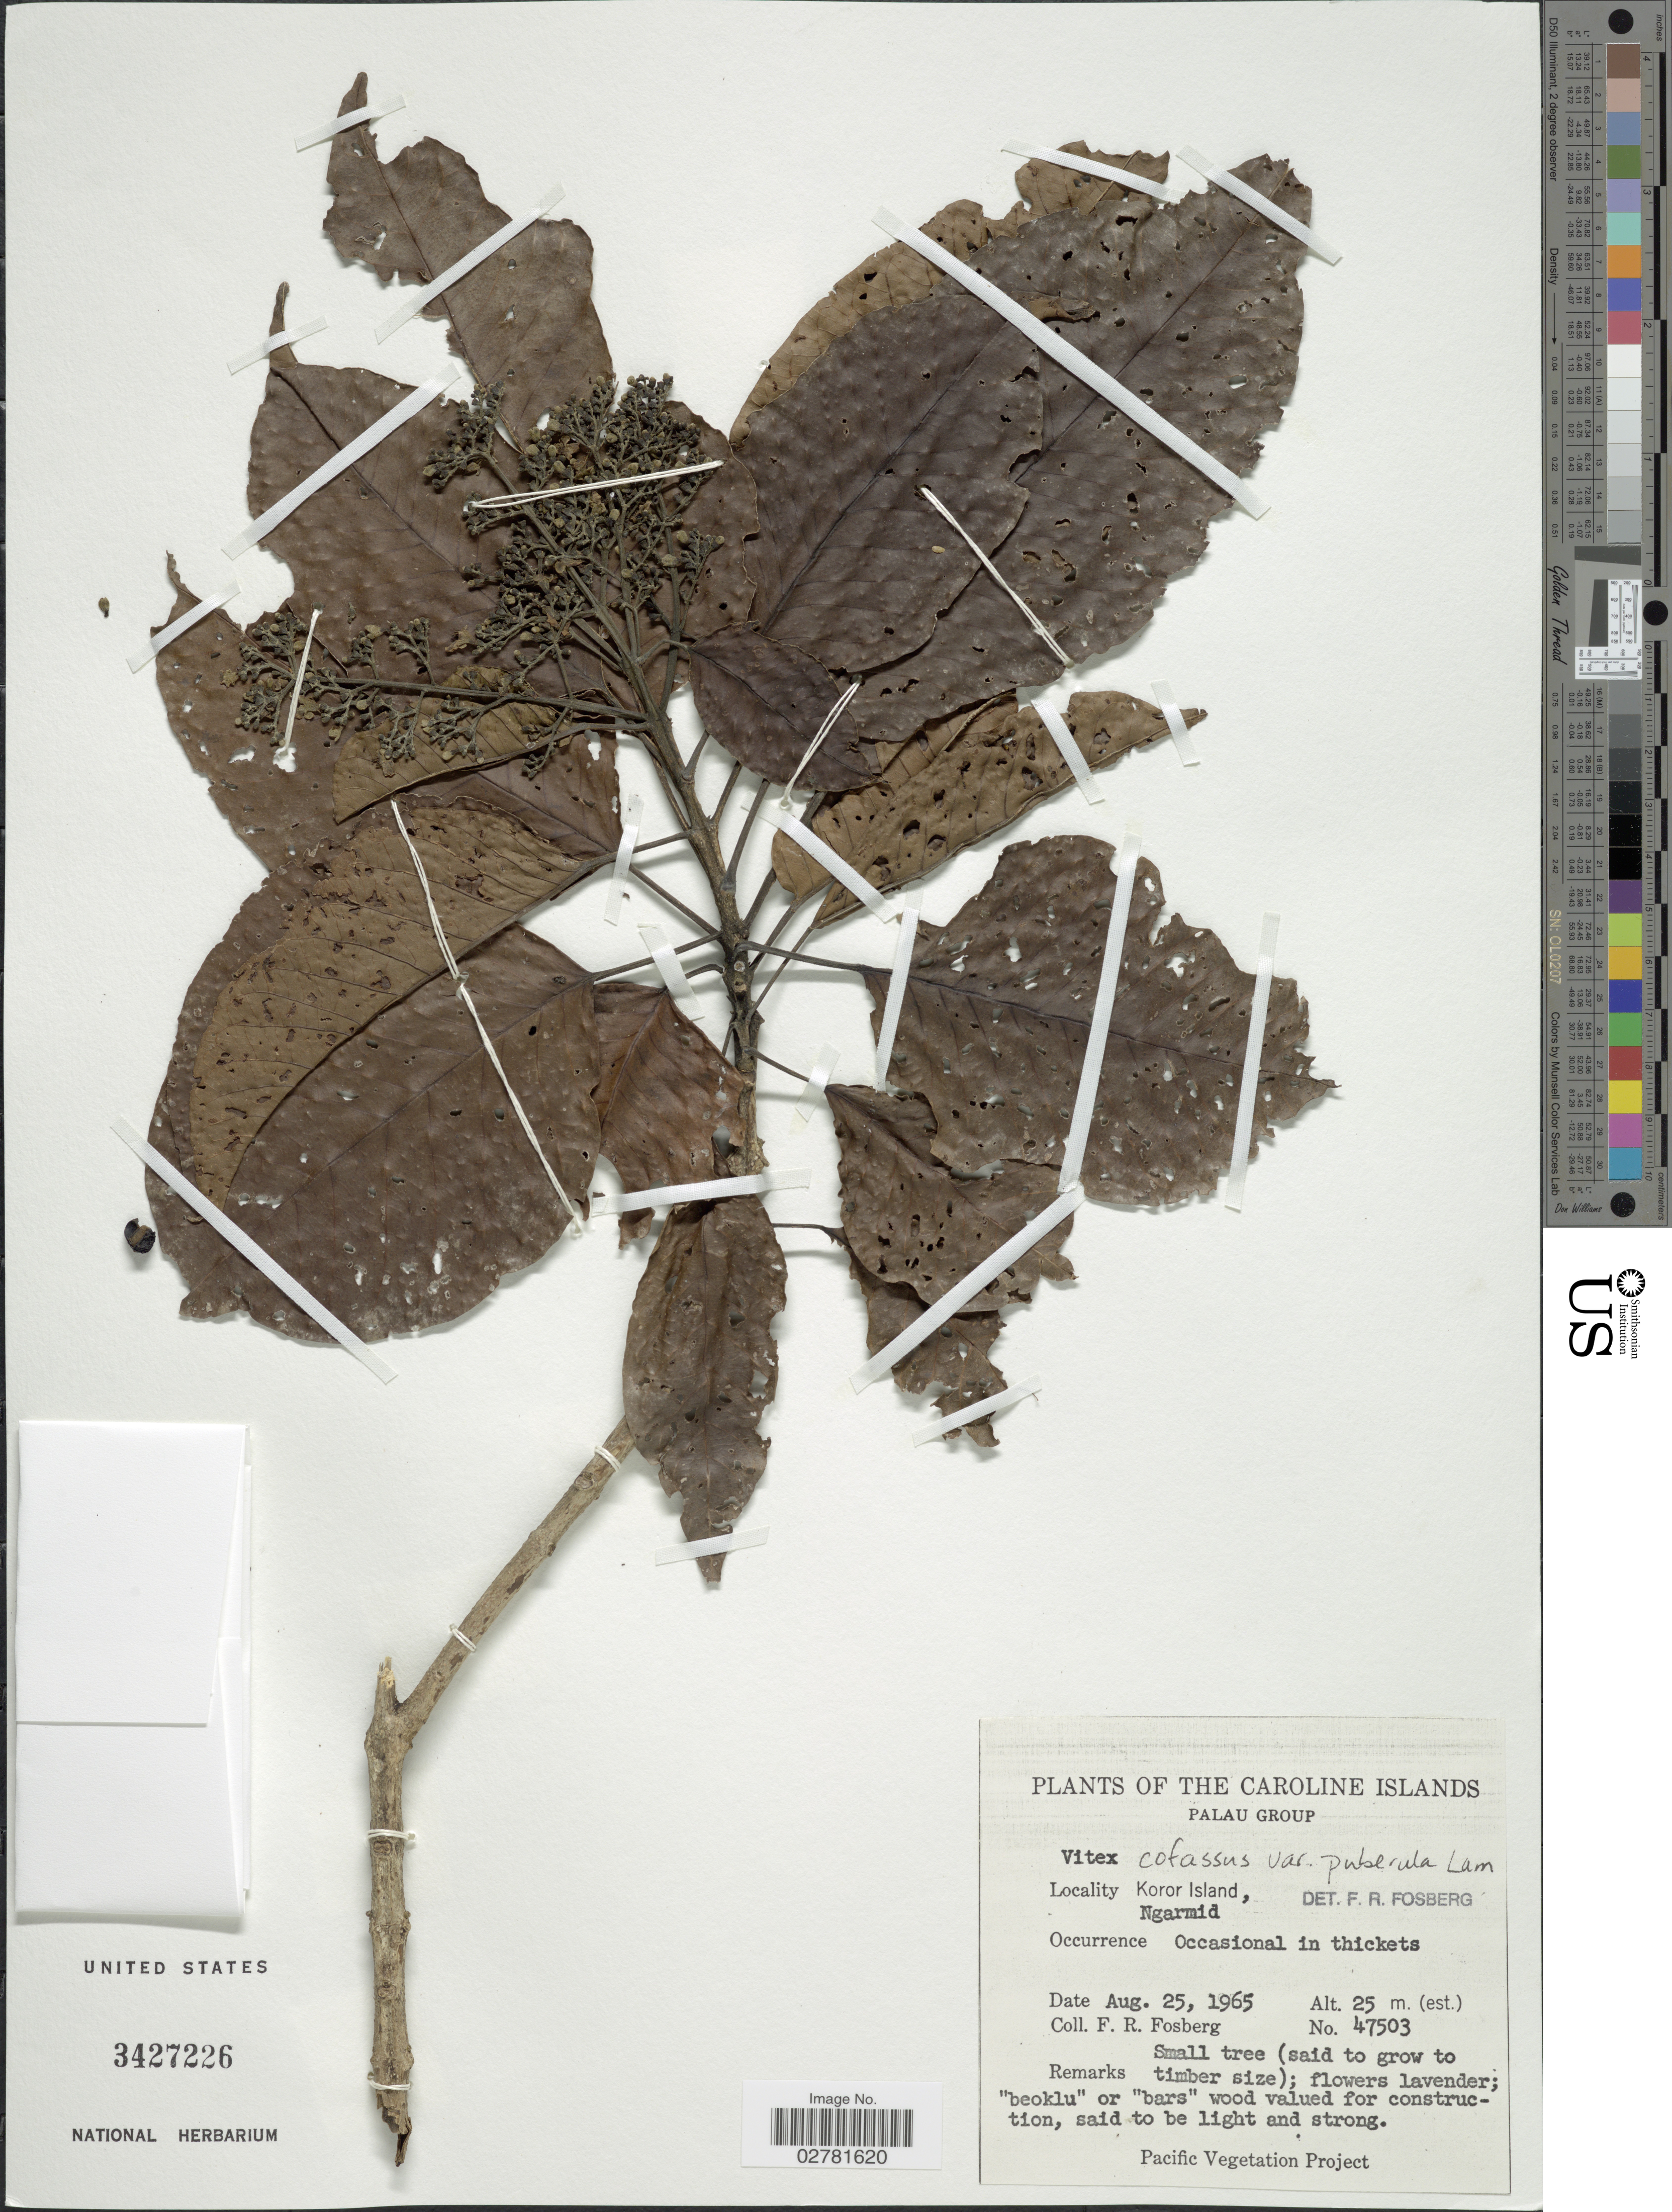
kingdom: Plantae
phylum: Tracheophyta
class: Magnoliopsida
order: Lamiales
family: Lamiaceae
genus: Vitex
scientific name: Vitex cofassus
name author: Reinw. ex Blume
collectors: F. R. Fosberg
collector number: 47503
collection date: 1965-08-25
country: Palau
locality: The Caroline Islands. Palau Group. Koror Island, Ngarmid.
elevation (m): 25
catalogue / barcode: US 3427226